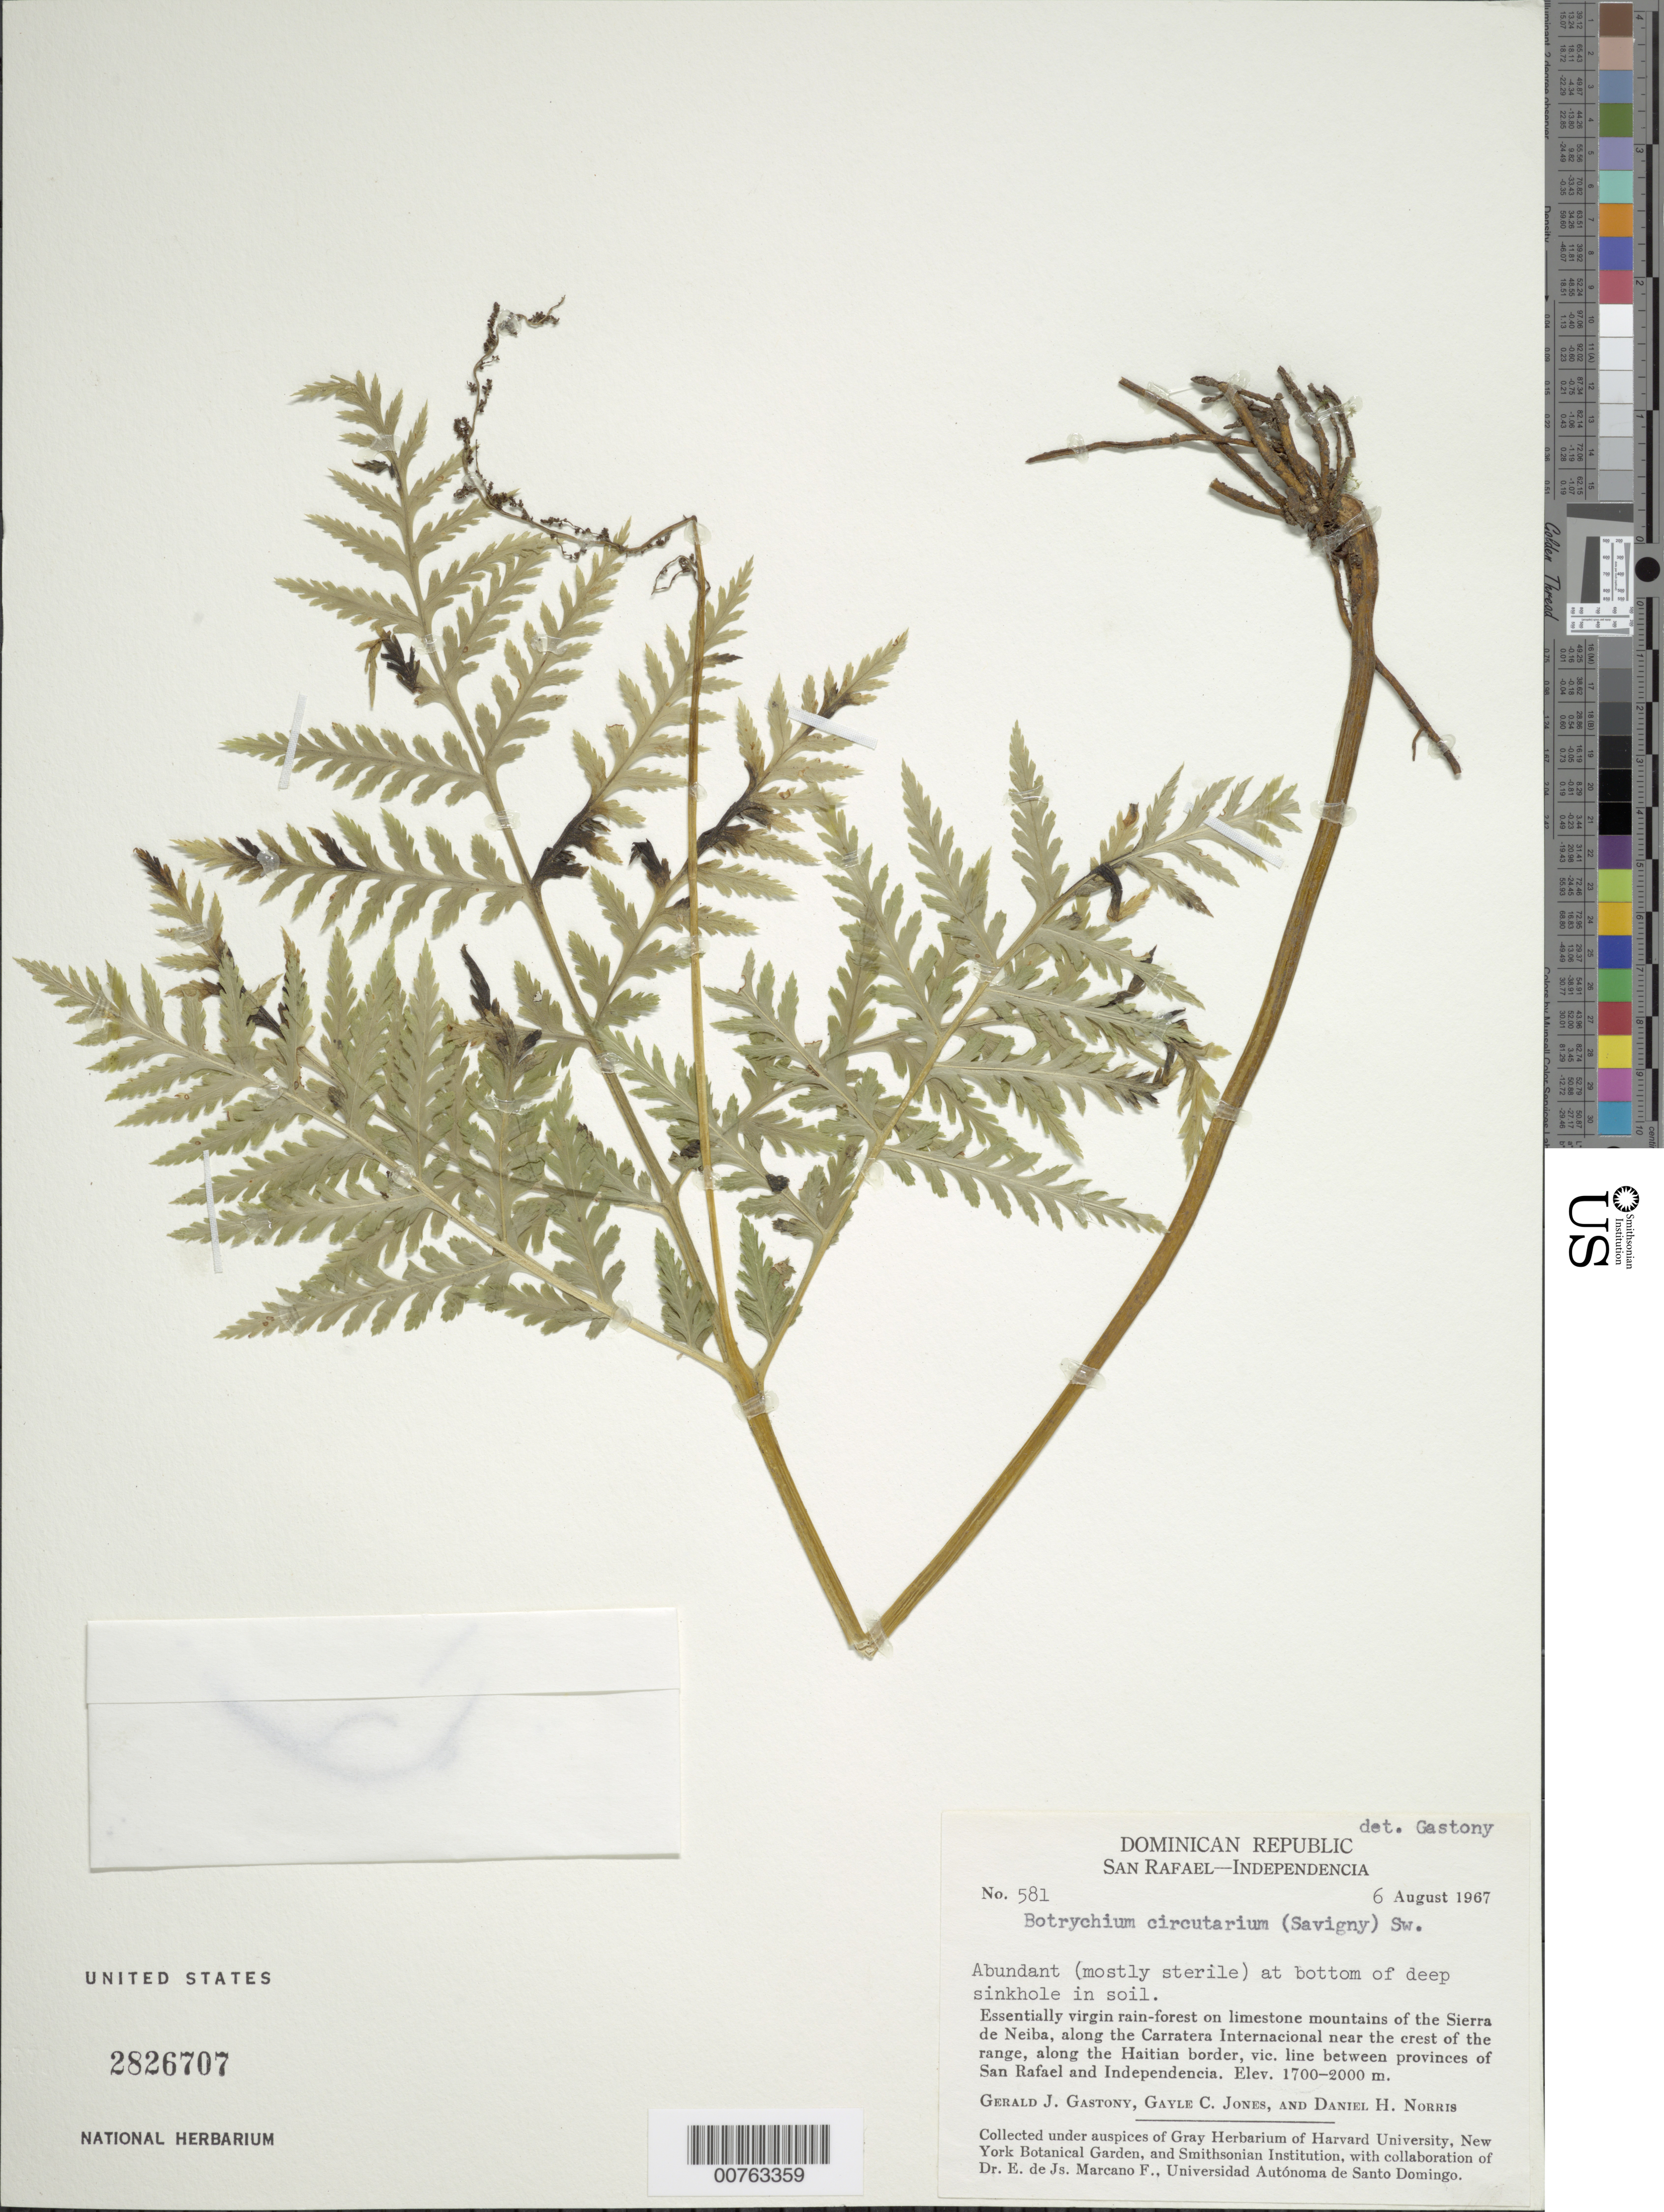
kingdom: Plantae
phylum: Tracheophyta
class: Polypodiopsida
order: Ophioglossales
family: Ophioglossaceae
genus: Botrychium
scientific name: Botrychium virginianum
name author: (L.) Sw.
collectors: G. Gastony, G. C. Jones & D. H. Norris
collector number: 581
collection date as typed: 06 Aug 1967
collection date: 1967-08-06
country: Dominican Republic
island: Hispaniola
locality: Limestone mountains of the Sierra de Neiba, along the Carretera Internacional near the crest of the range, along the Haitian border, vicinity line between provinces of San Rafael and Independencia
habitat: Essentially virgin rain-forest, abundant at bottom of deep sinkhole in soil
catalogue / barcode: US 2826707